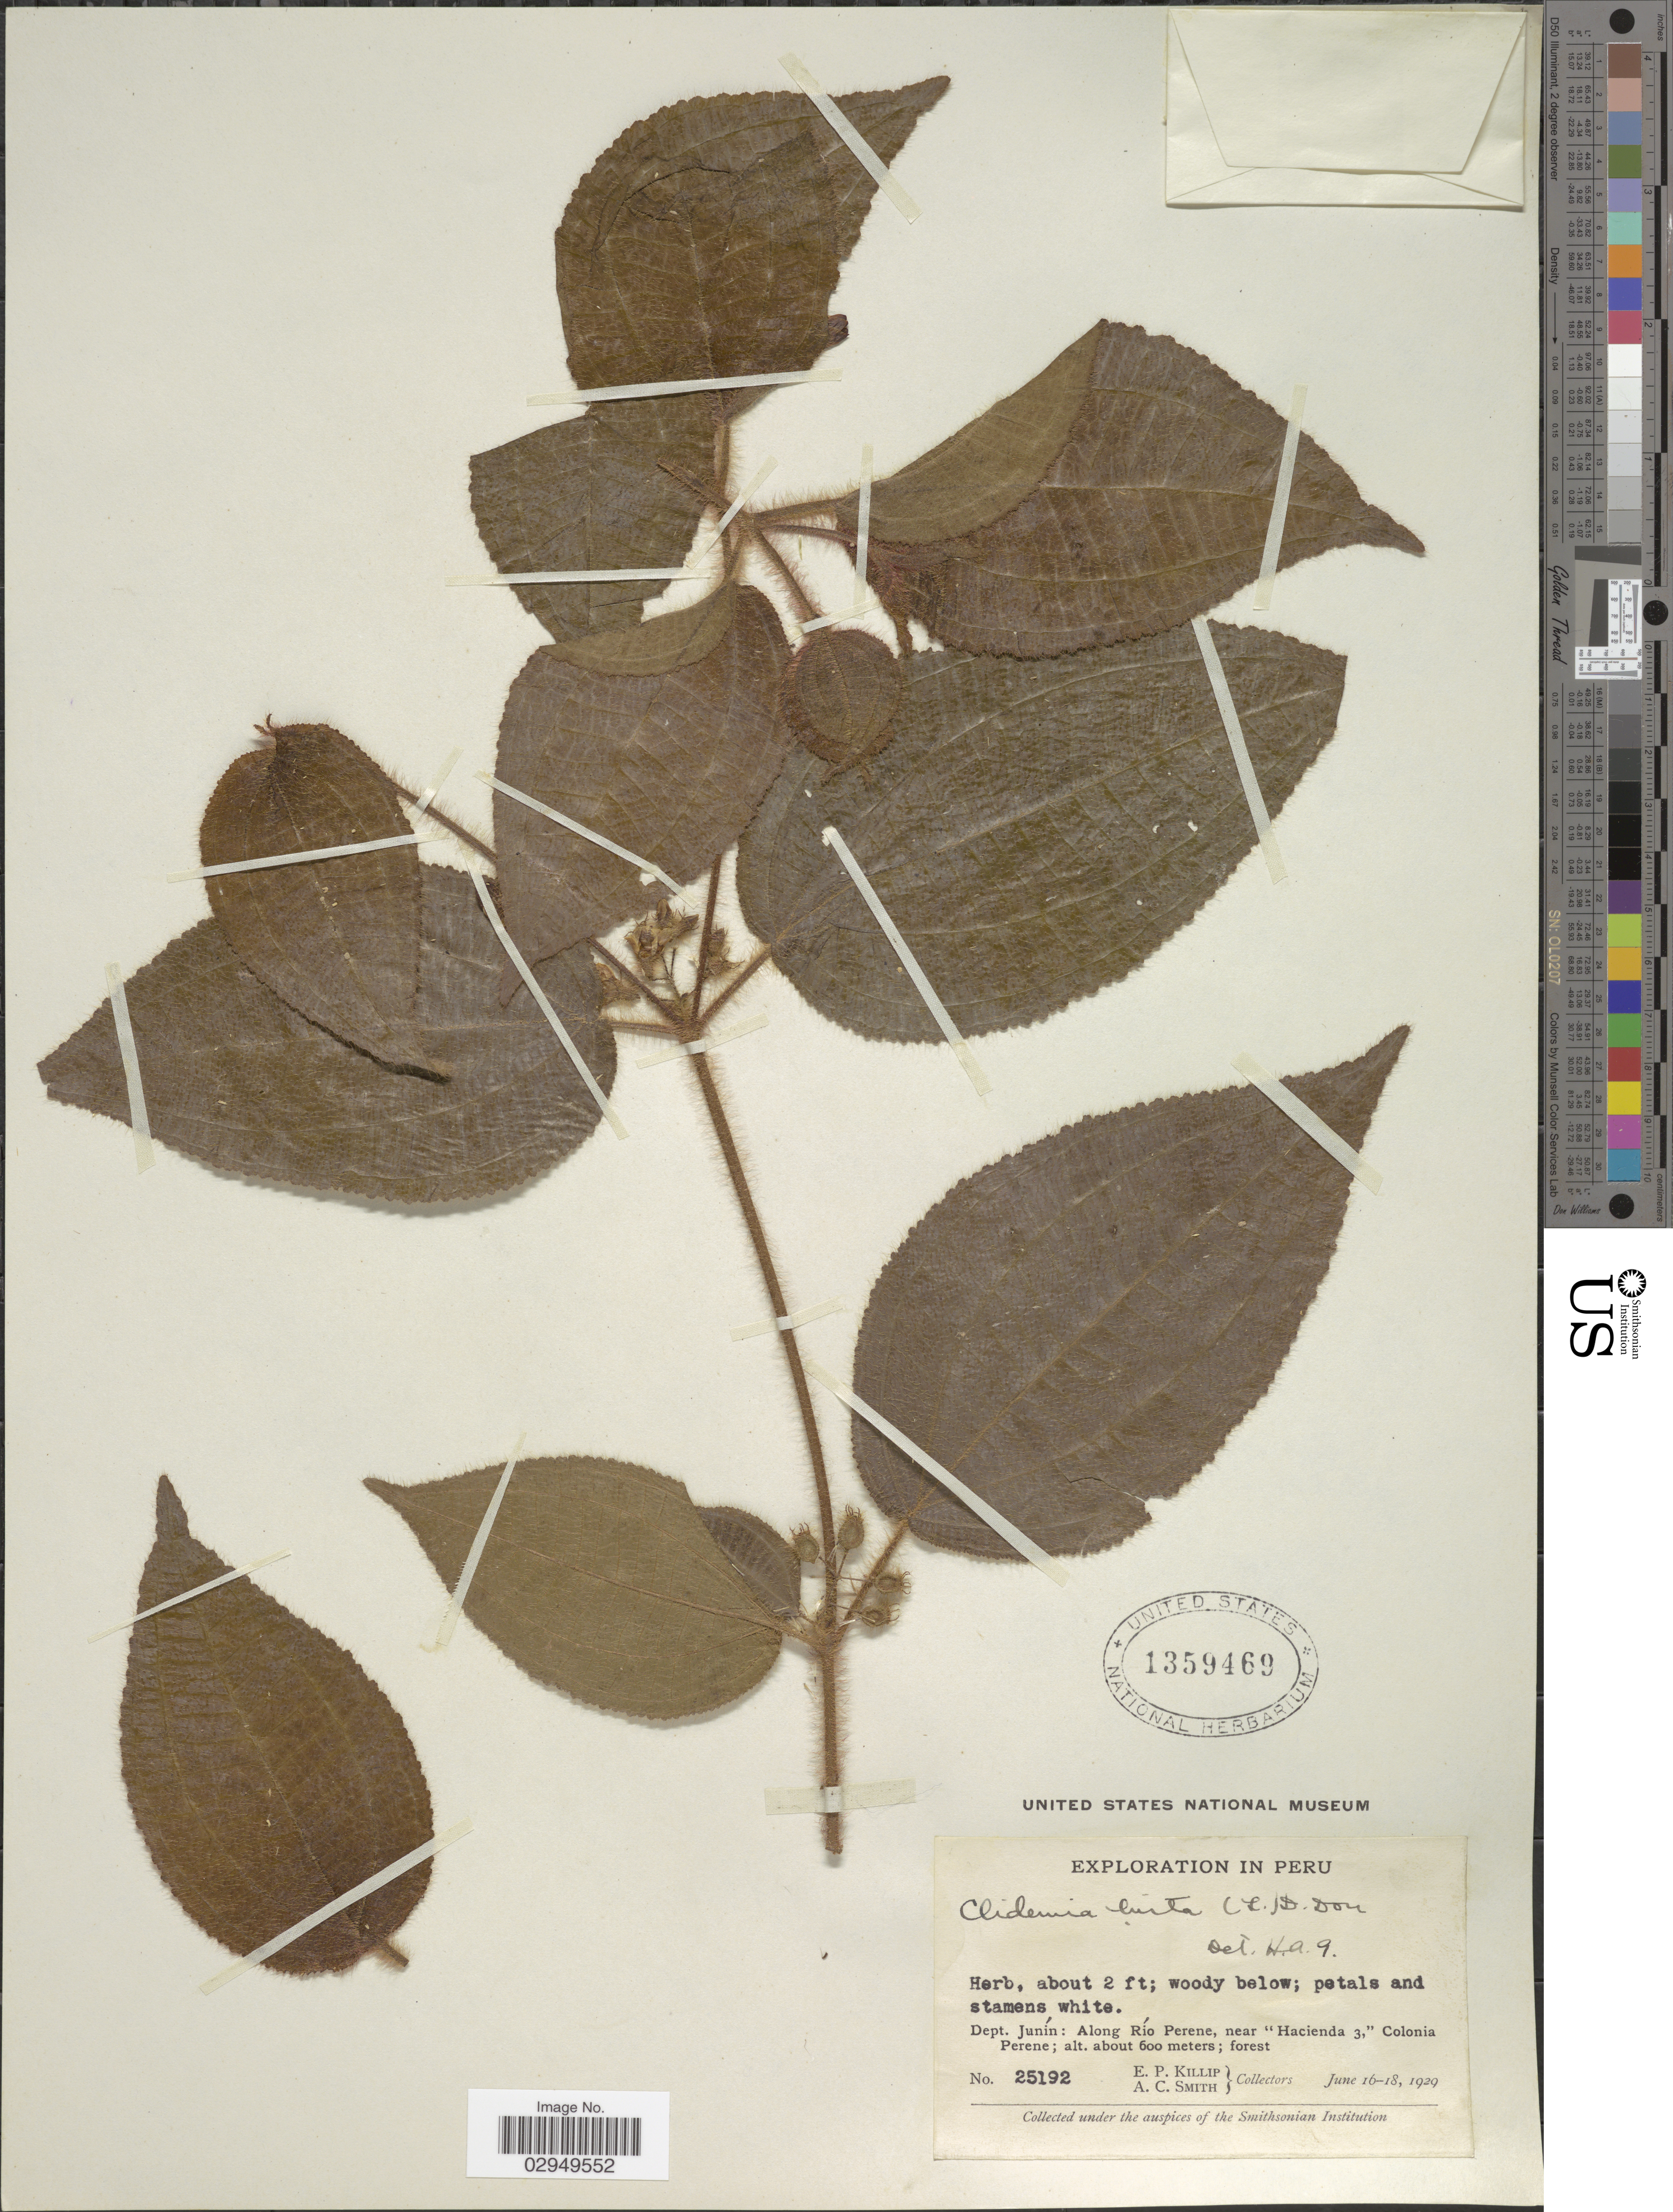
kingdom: Plantae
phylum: Tracheophyta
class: Magnoliopsida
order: Myrtales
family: Melastomataceae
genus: Clidemia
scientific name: Clidemia hirta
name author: (L.) D. Don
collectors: E. P. Killip & A. C. Smith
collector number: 25192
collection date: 1929-06-16/1929-06-18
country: Peru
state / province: Junín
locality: Dept. Junín: Along Río Perene, near "Hacienda 3," Colonia Perene.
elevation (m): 600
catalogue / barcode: US 1359469